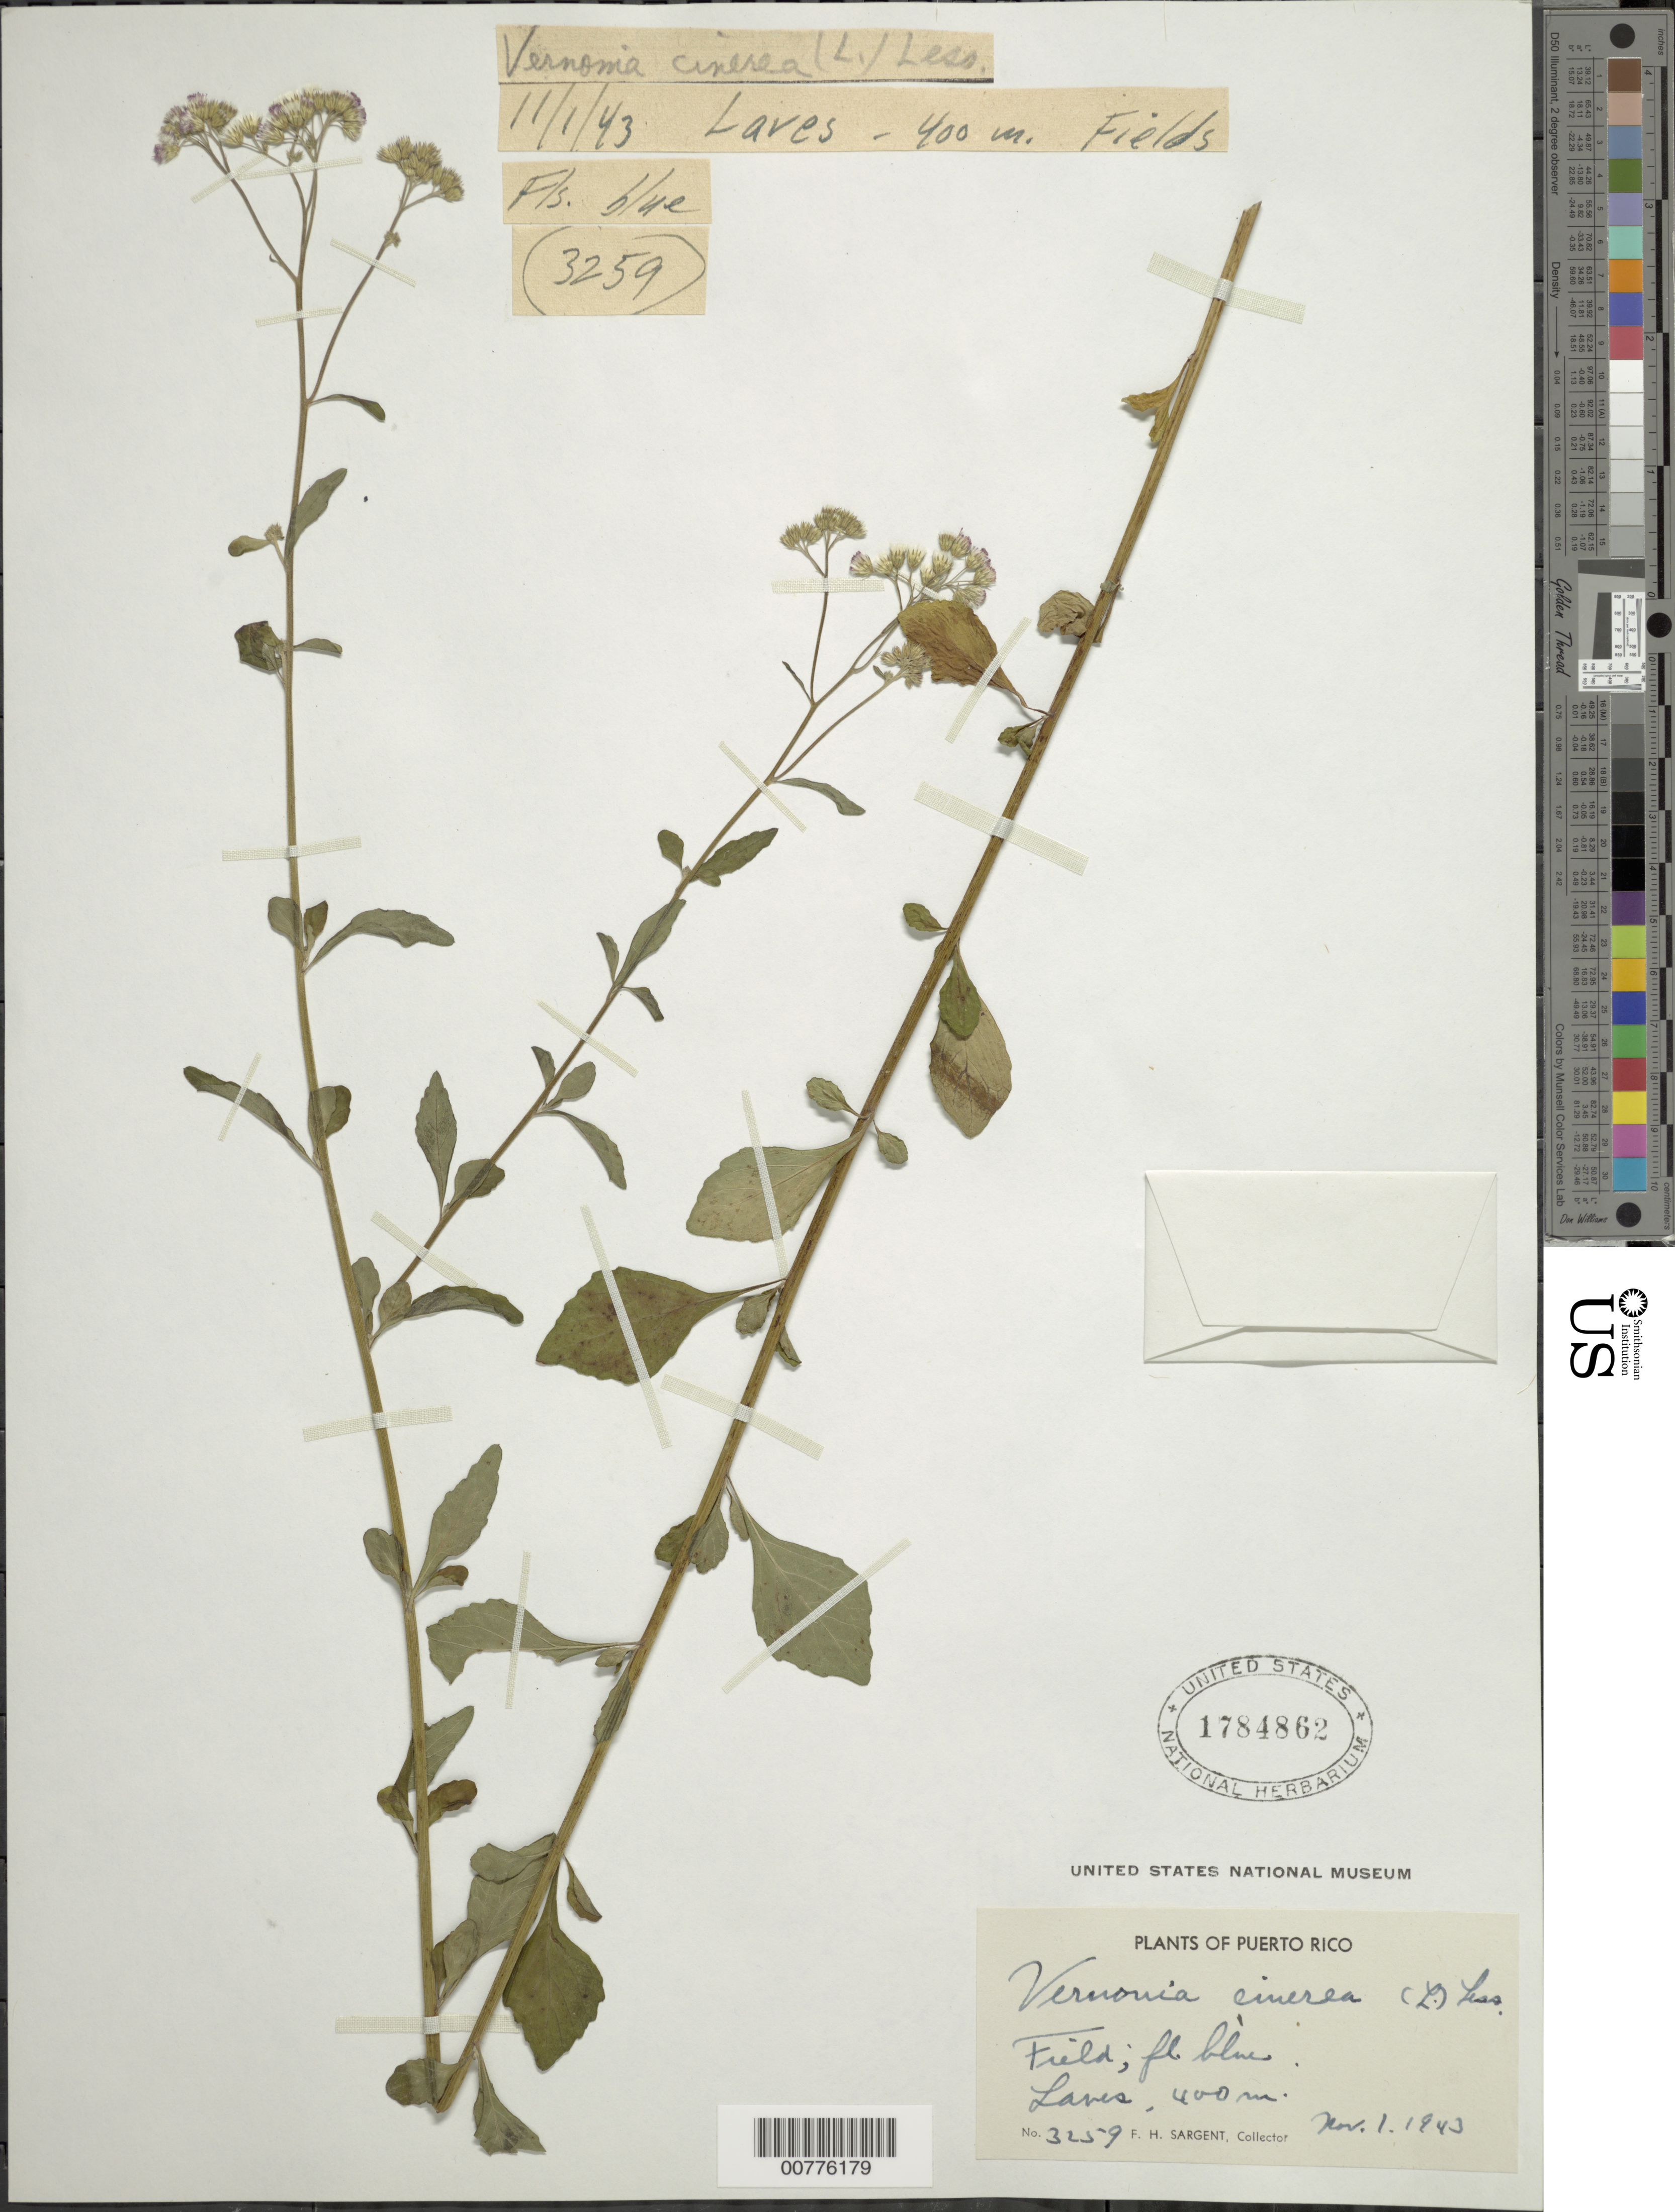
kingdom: Plantae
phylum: Tracheophyta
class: Magnoliopsida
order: Asterales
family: Asteraceae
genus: Cyanthillium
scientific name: Cyanthillium cinereum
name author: (L.) H. Rob.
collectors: F. H. Sargent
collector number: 3259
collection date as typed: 01 Nov 1943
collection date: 1943-11-01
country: Puerto Rico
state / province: Lares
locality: Lares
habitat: Fields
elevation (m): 400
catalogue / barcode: US 1784862